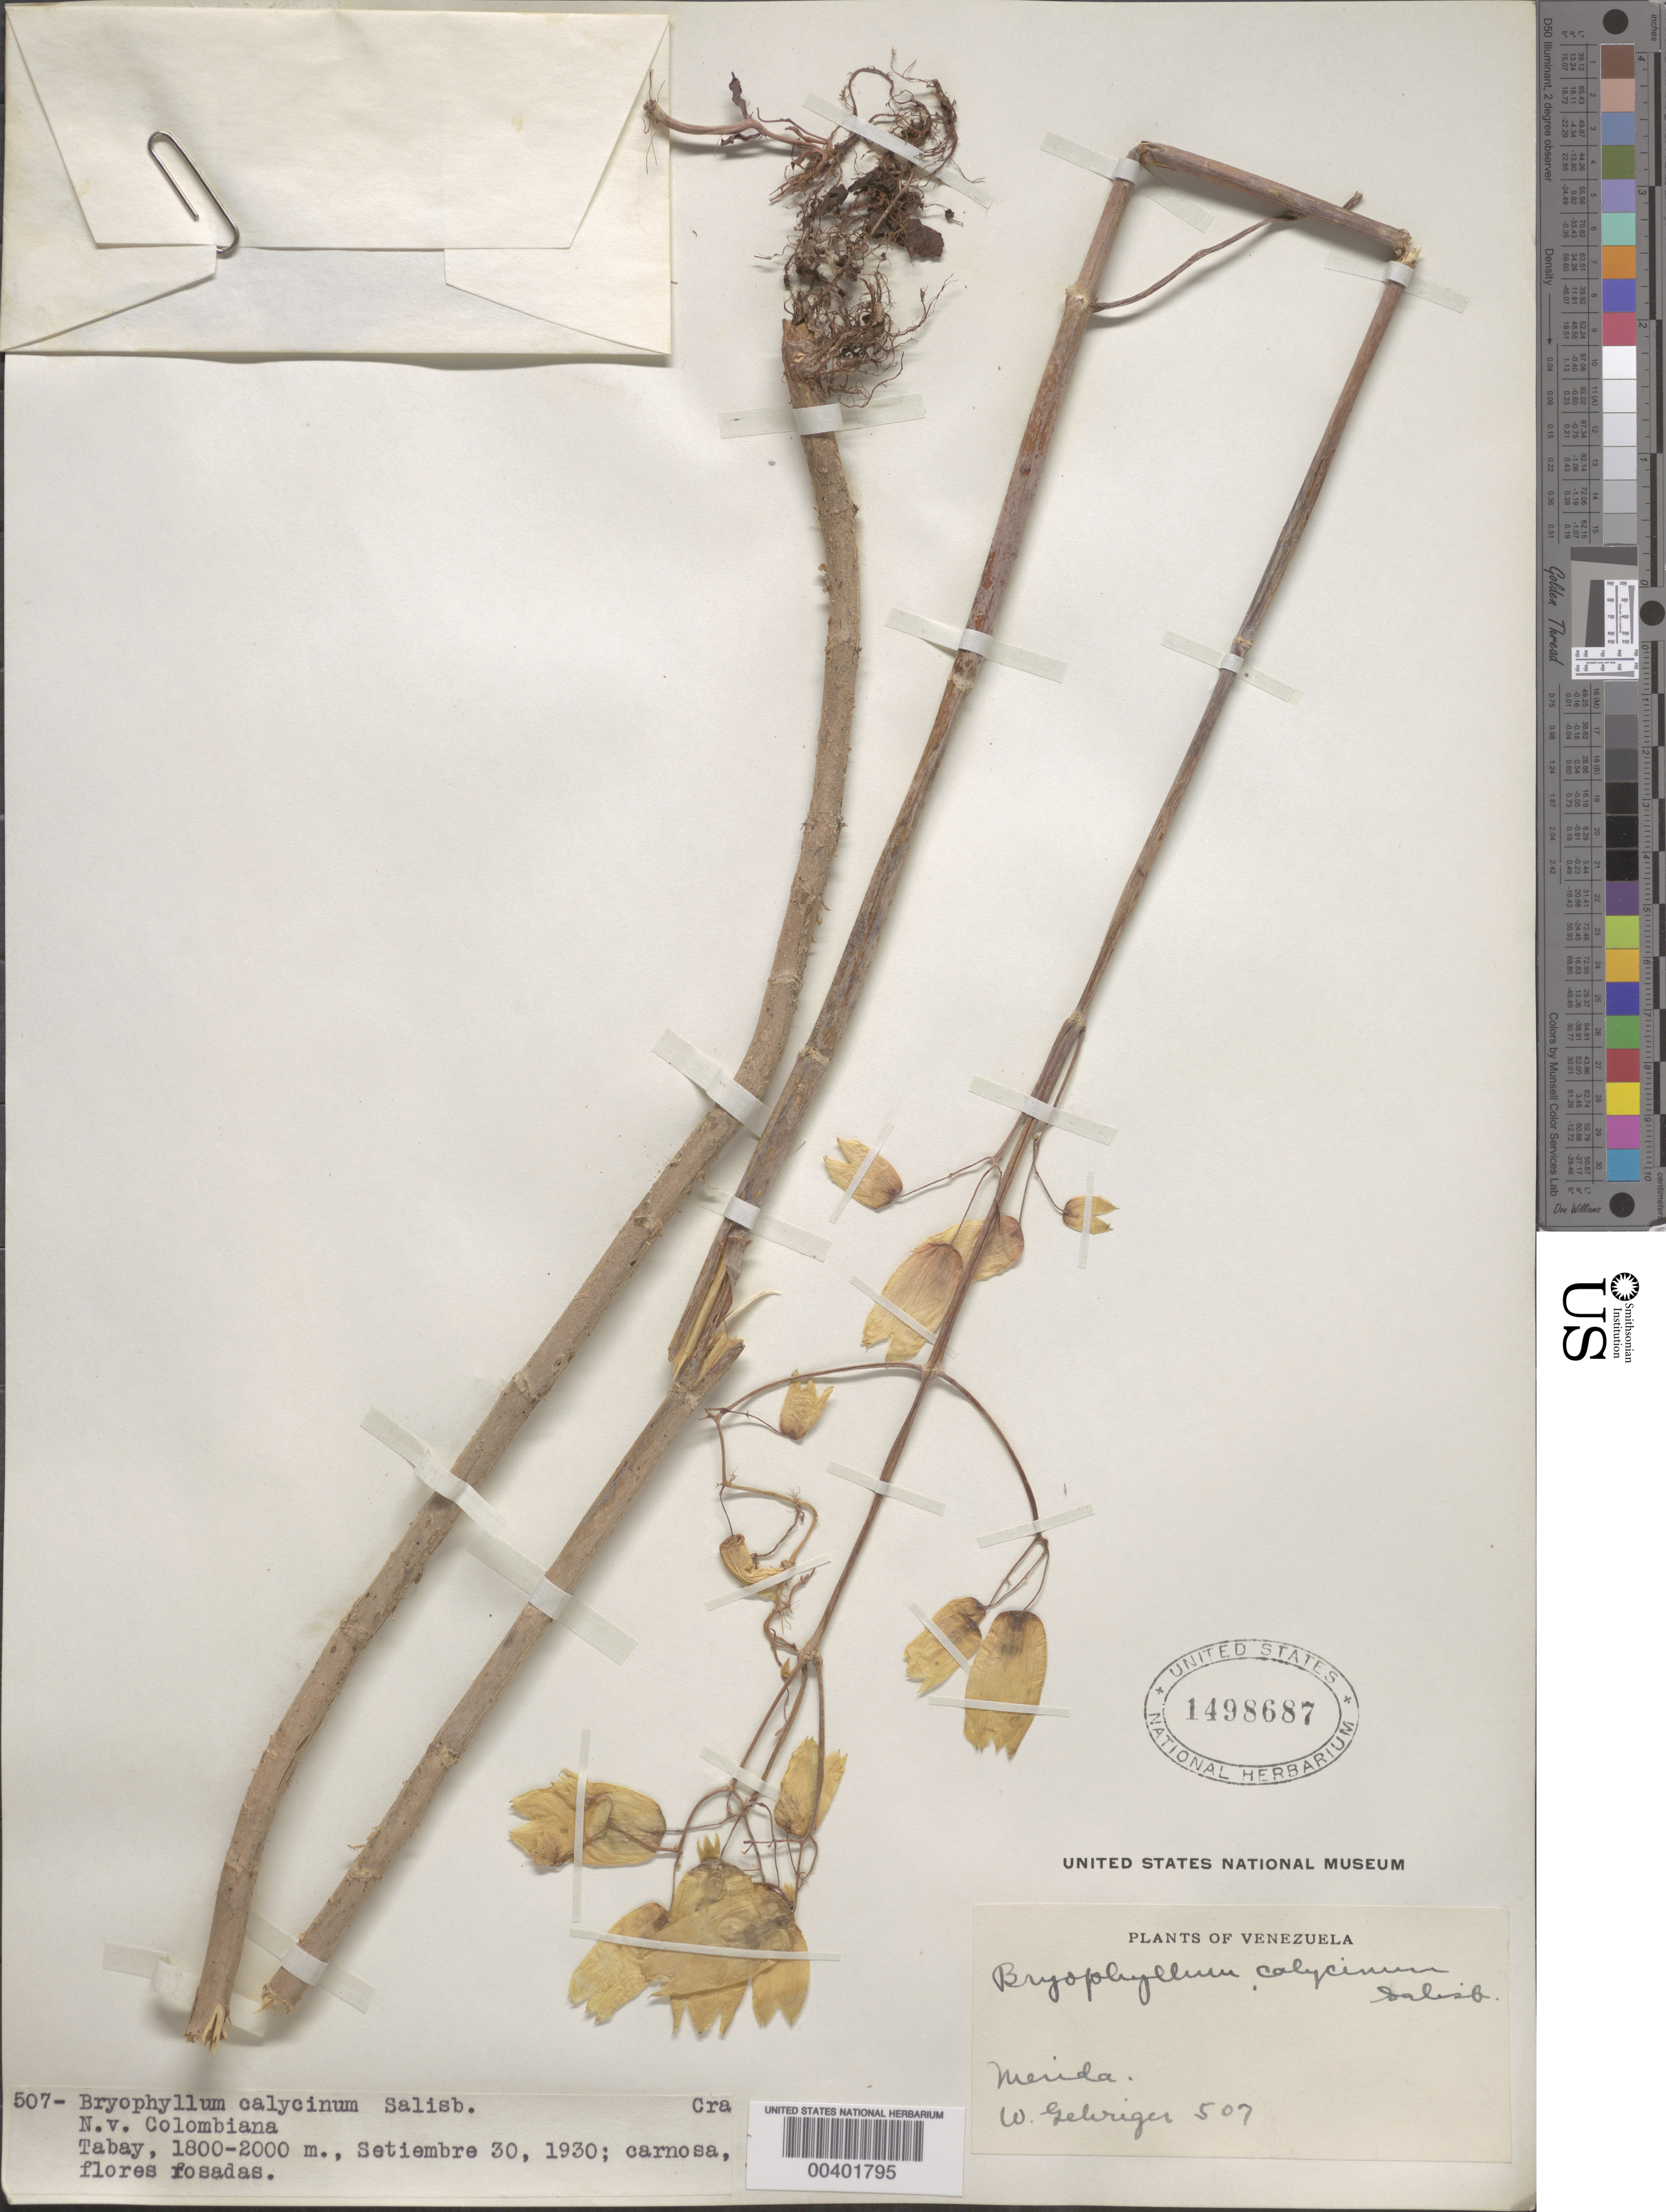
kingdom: Plantae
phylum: Tracheophyta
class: Magnoliopsida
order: Saxifragales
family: Crassulaceae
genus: Kalanchoe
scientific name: Kalanchoe pinnata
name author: (Lam.) Pers.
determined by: Strong, Mark T., (BOT), Smithsonian Institution - National Museum of Natural History (UNITED STATES)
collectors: W. Gehriger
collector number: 507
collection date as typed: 30 Sep 1930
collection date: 1930-09-30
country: Venezuela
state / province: Mérida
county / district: Libertador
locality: Tabay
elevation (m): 1800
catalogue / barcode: US 1498687